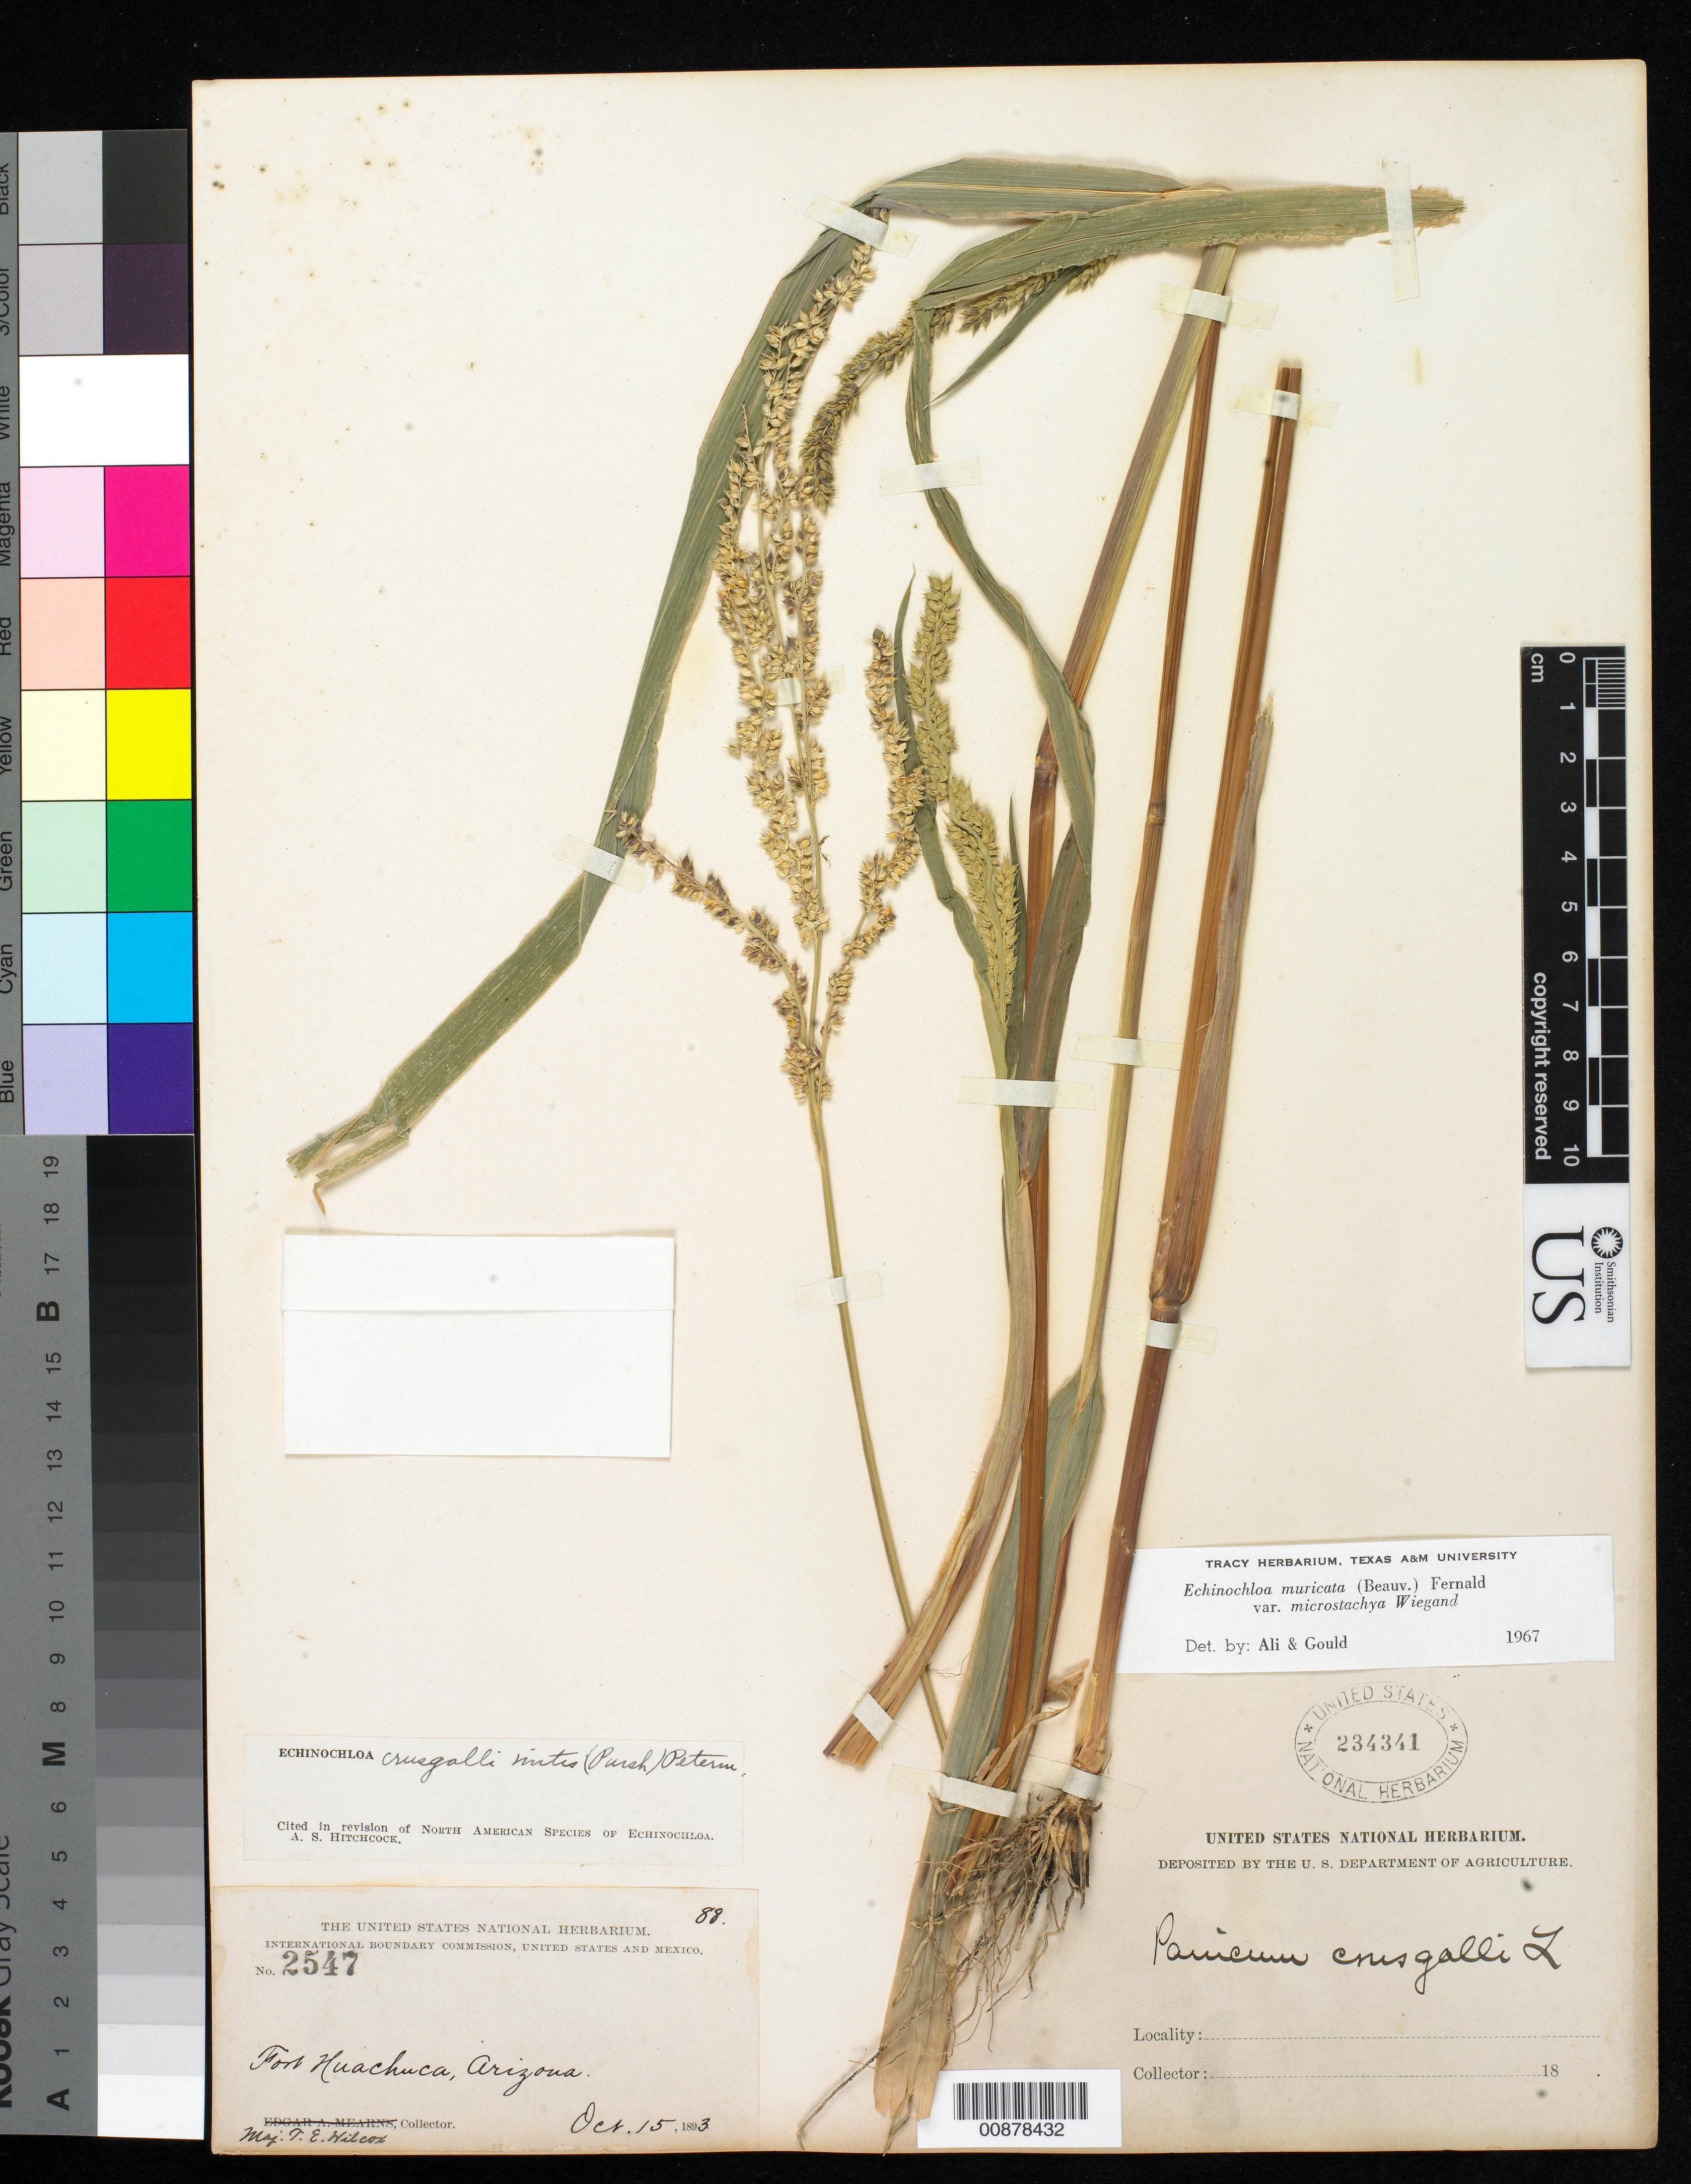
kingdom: Plantae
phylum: Tracheophyta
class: Liliopsida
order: Poales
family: Poaceae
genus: Echinochloa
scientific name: Echinochloa muricata var. microstachya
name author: Wiegand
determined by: Ali, M. A.; Gould, F. W.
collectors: T. E. Wilcox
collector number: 2547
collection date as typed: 15 Oct 1893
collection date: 1893-10-15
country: United States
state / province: Arizona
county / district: Cochise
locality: Fort Huachuca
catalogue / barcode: US 234341